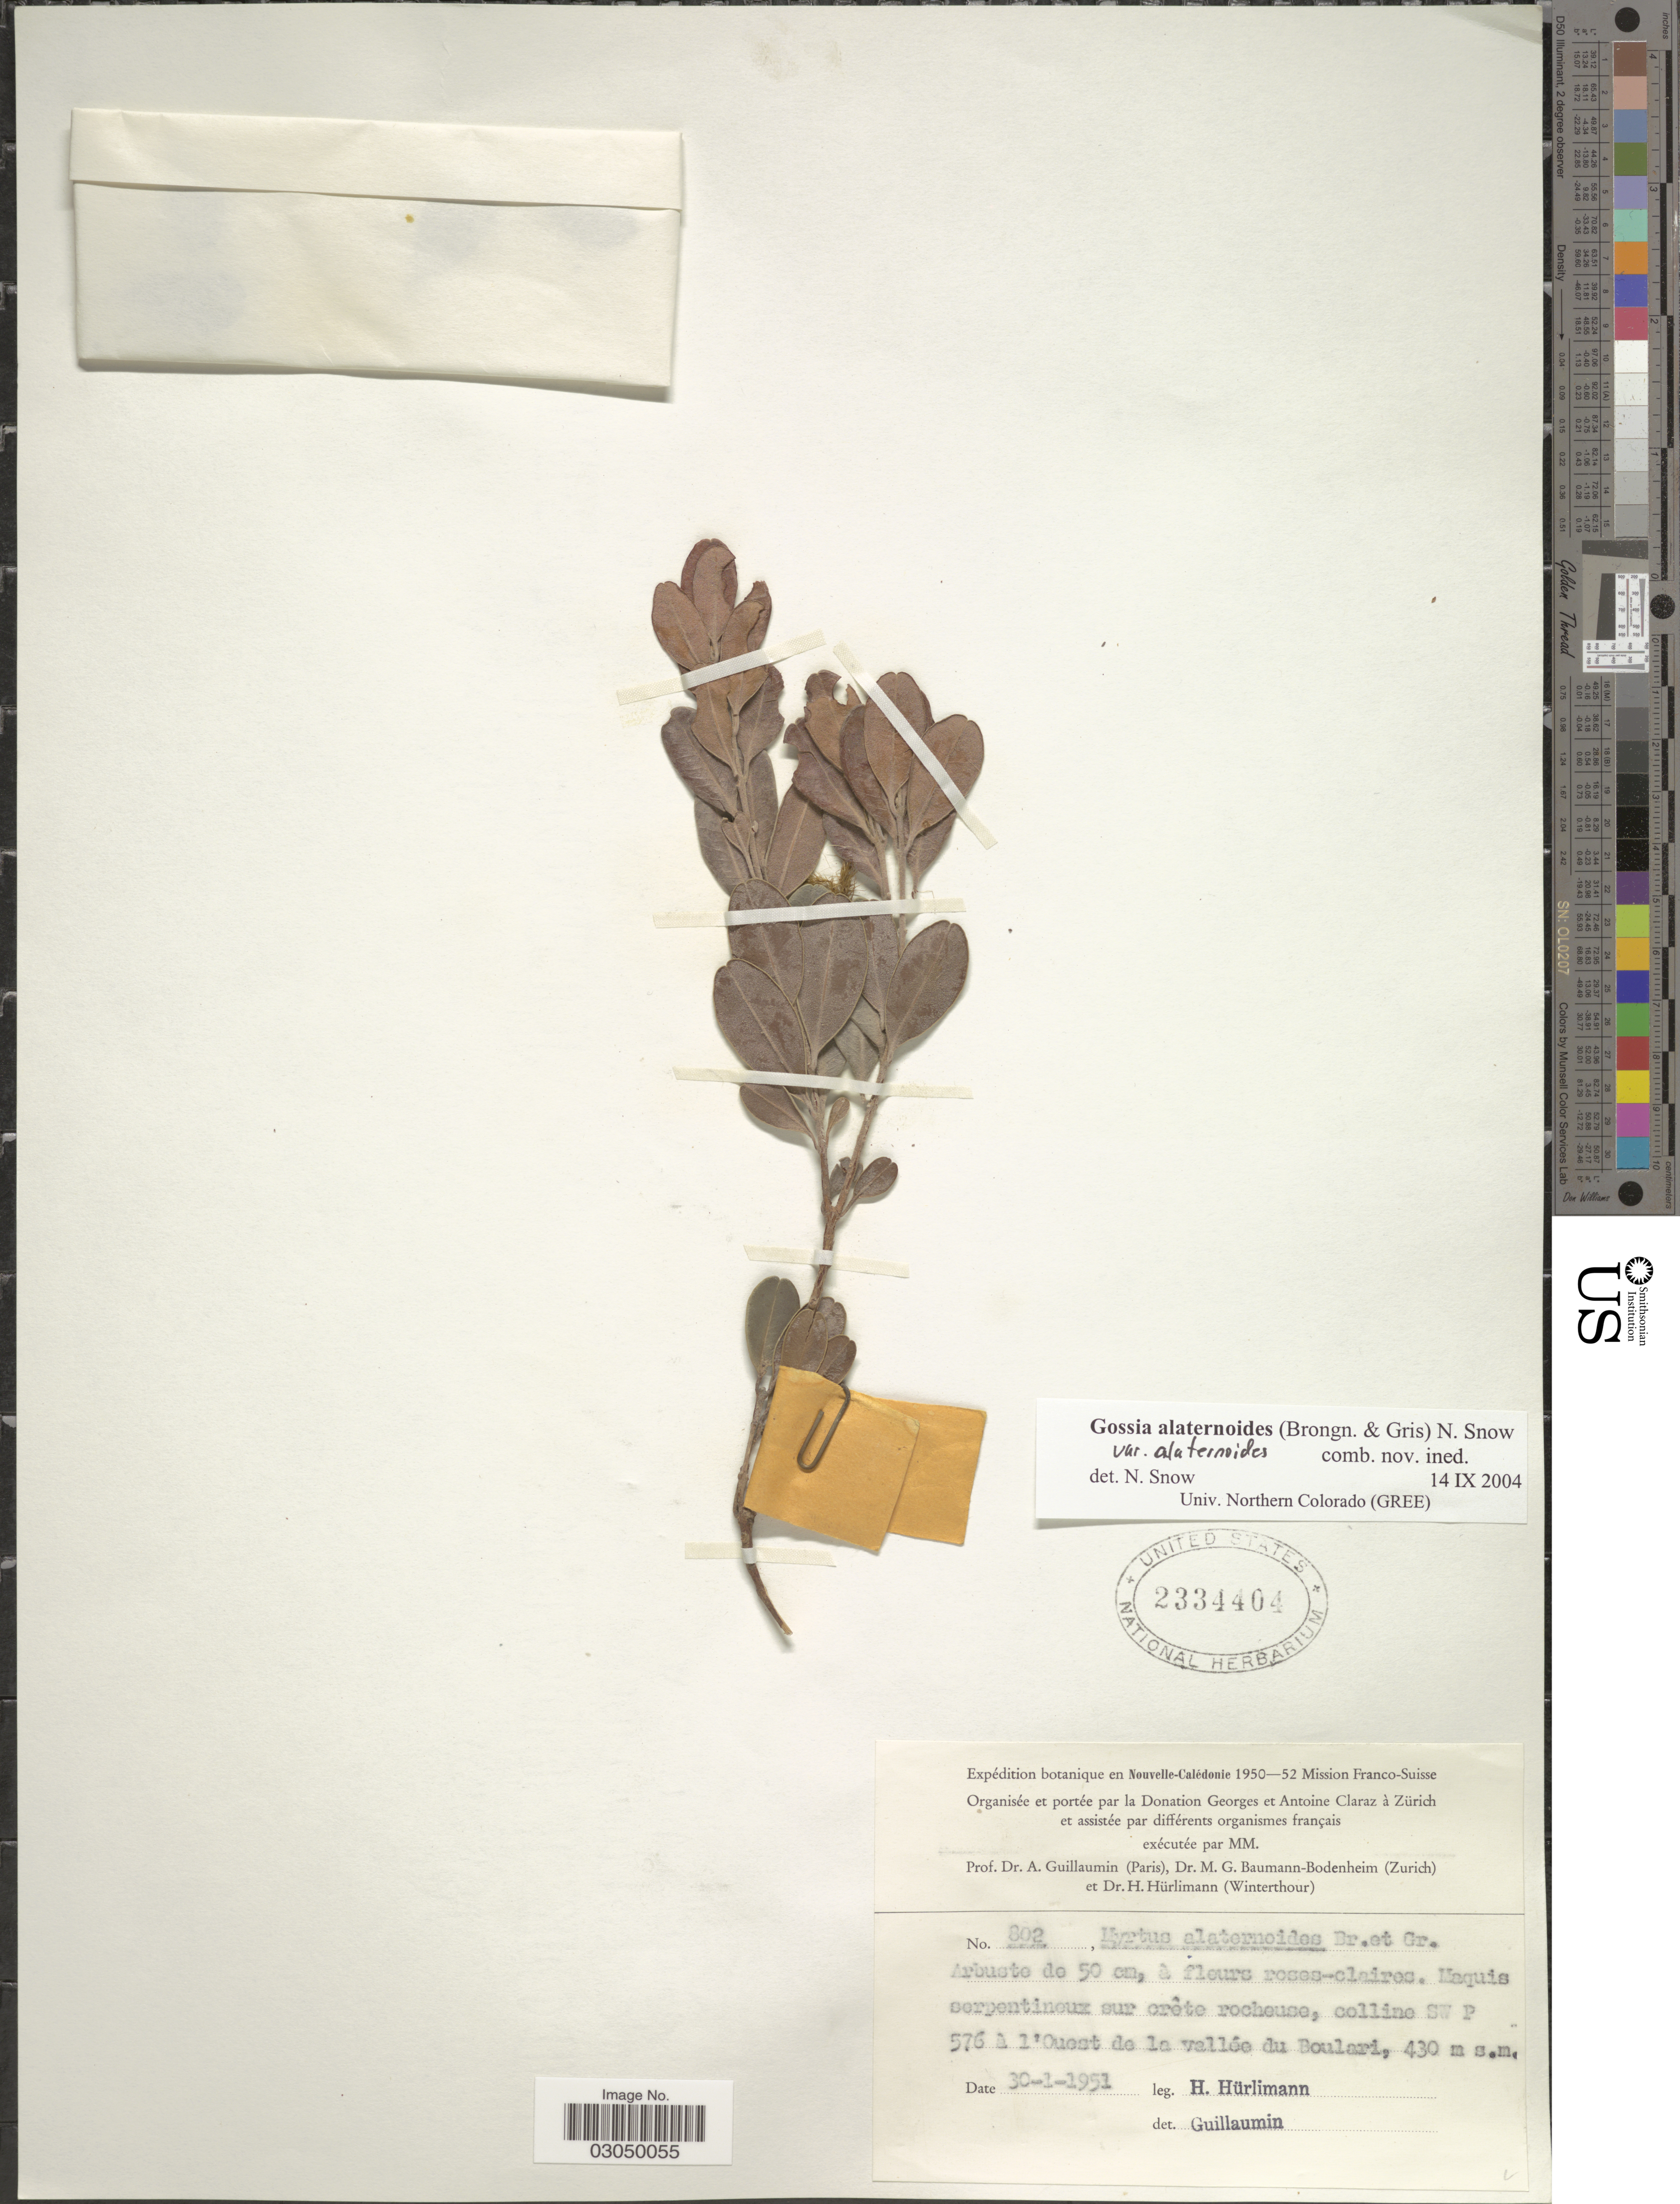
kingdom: Plantae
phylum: Tracheophyta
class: Magnoliopsida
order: Myrtales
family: Myrtaceae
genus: Gossia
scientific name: Gossia alaternoides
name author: (Brongn. & Gris) N. Snow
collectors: H. Hürlimann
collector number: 802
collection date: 1951-01-30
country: New Caledonia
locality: En Nouvelle-Calédonie. Maquis serpentineux sur crête rocheuse, colline SW P 576 à l'Ouest de la vallée du Boulari.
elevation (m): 430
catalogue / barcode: US 2334404